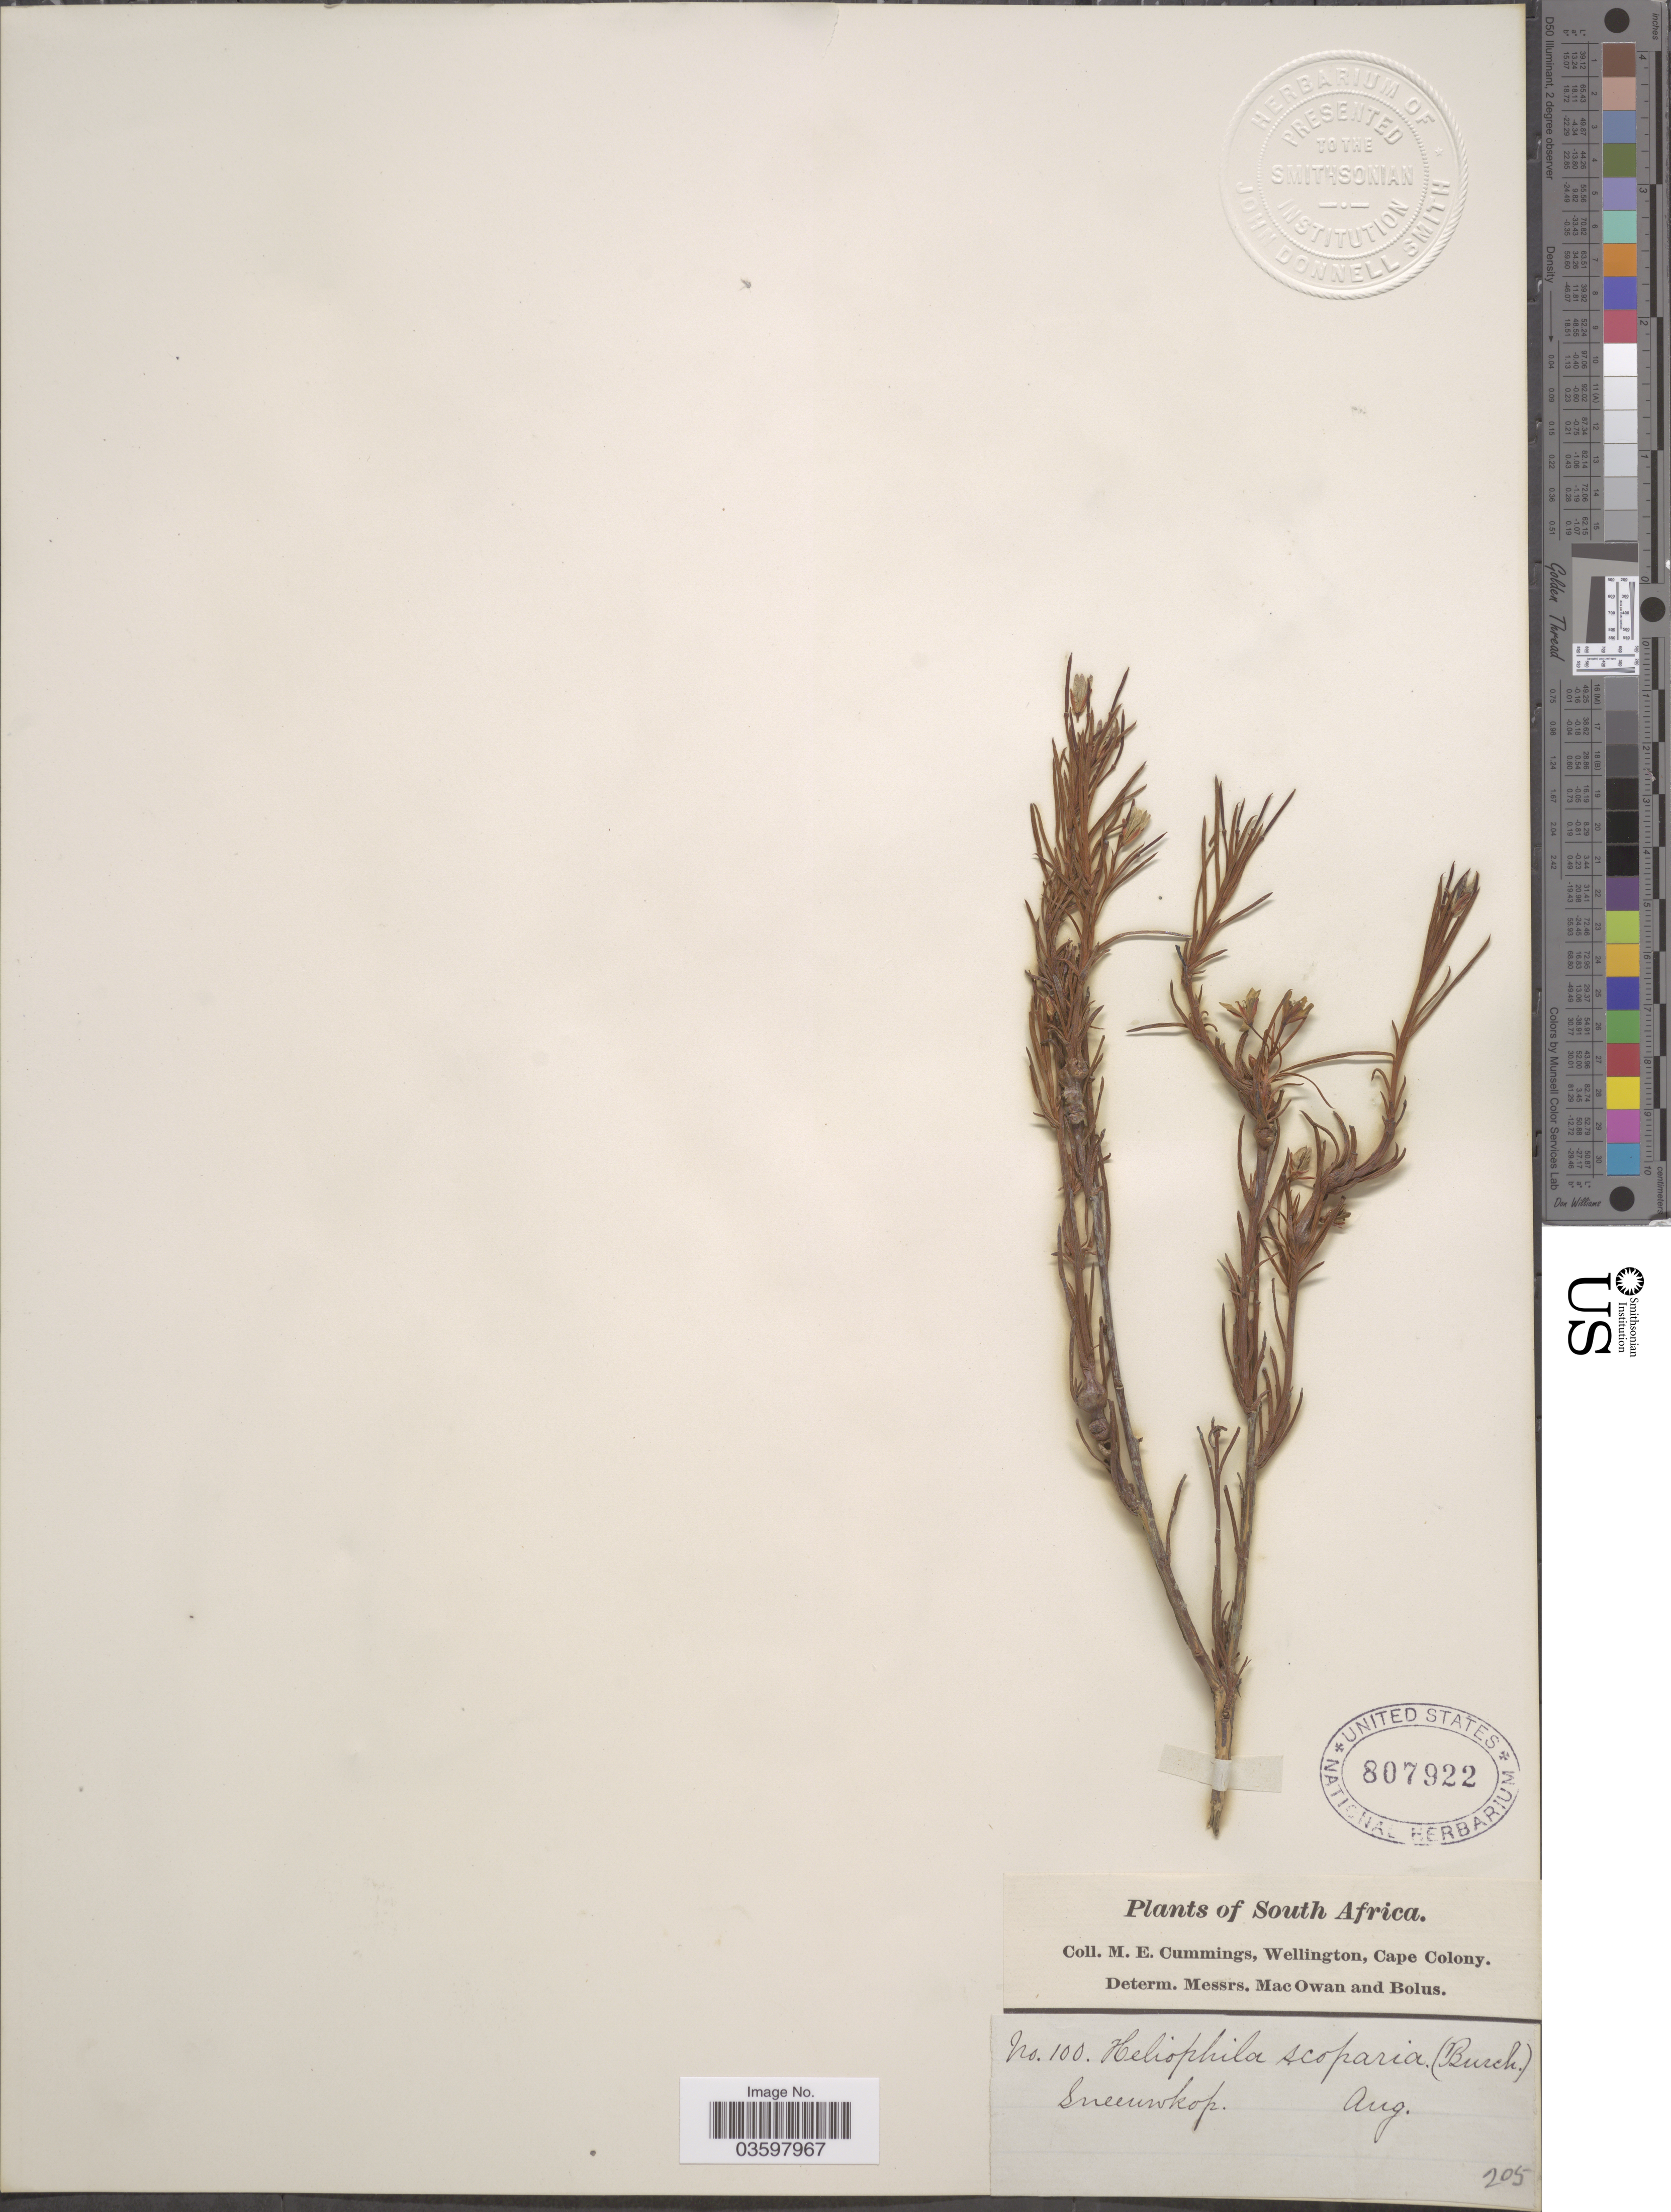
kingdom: Plantae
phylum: Tracheophyta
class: Magnoliopsida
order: Brassicales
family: Brassicaceae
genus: Heliophila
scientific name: Heliophila scoparia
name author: Burch. ex DC.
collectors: M. E. Cummings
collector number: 205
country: South Africa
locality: Sneeuwkop.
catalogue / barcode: US 807922